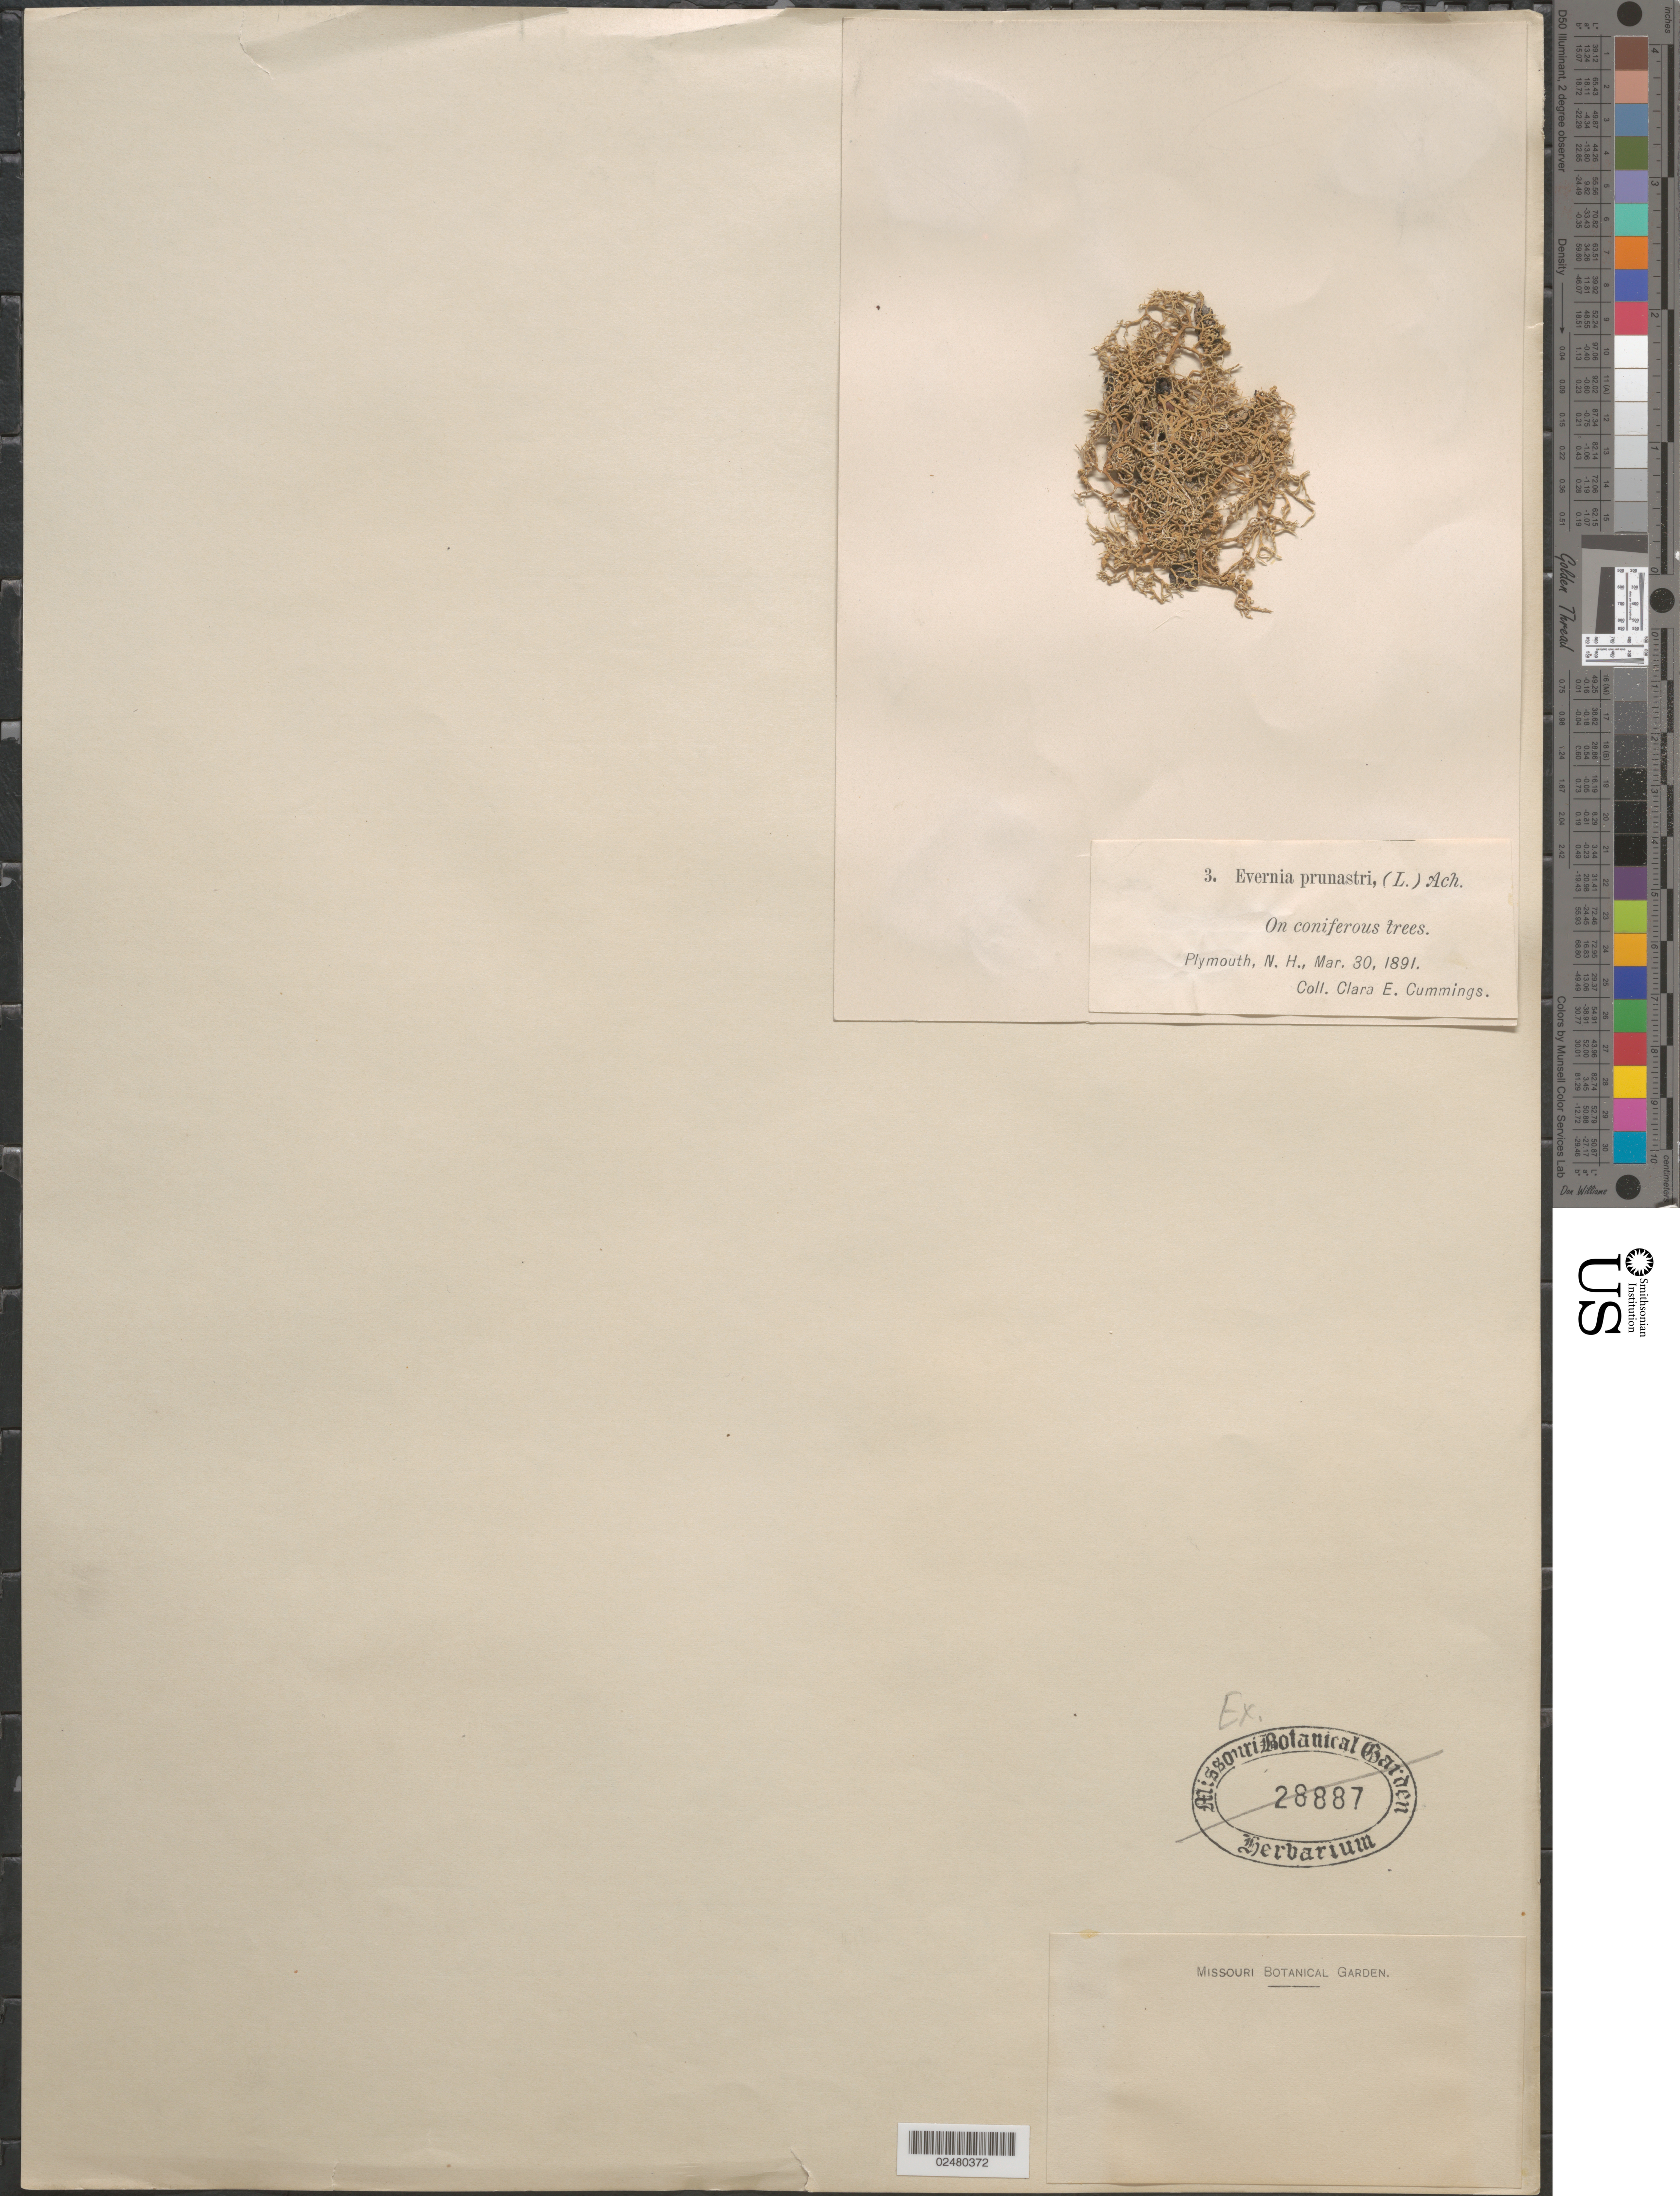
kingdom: Fungi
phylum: Ascomycota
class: Lecanoromycetes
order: Lecanorales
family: Parmeliaceae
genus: Evernia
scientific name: Evernia mesomorpha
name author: Nyl.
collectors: C. Cummings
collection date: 1891-03-30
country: United States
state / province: New Hampshire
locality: Plymouth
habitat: on coniferous trees